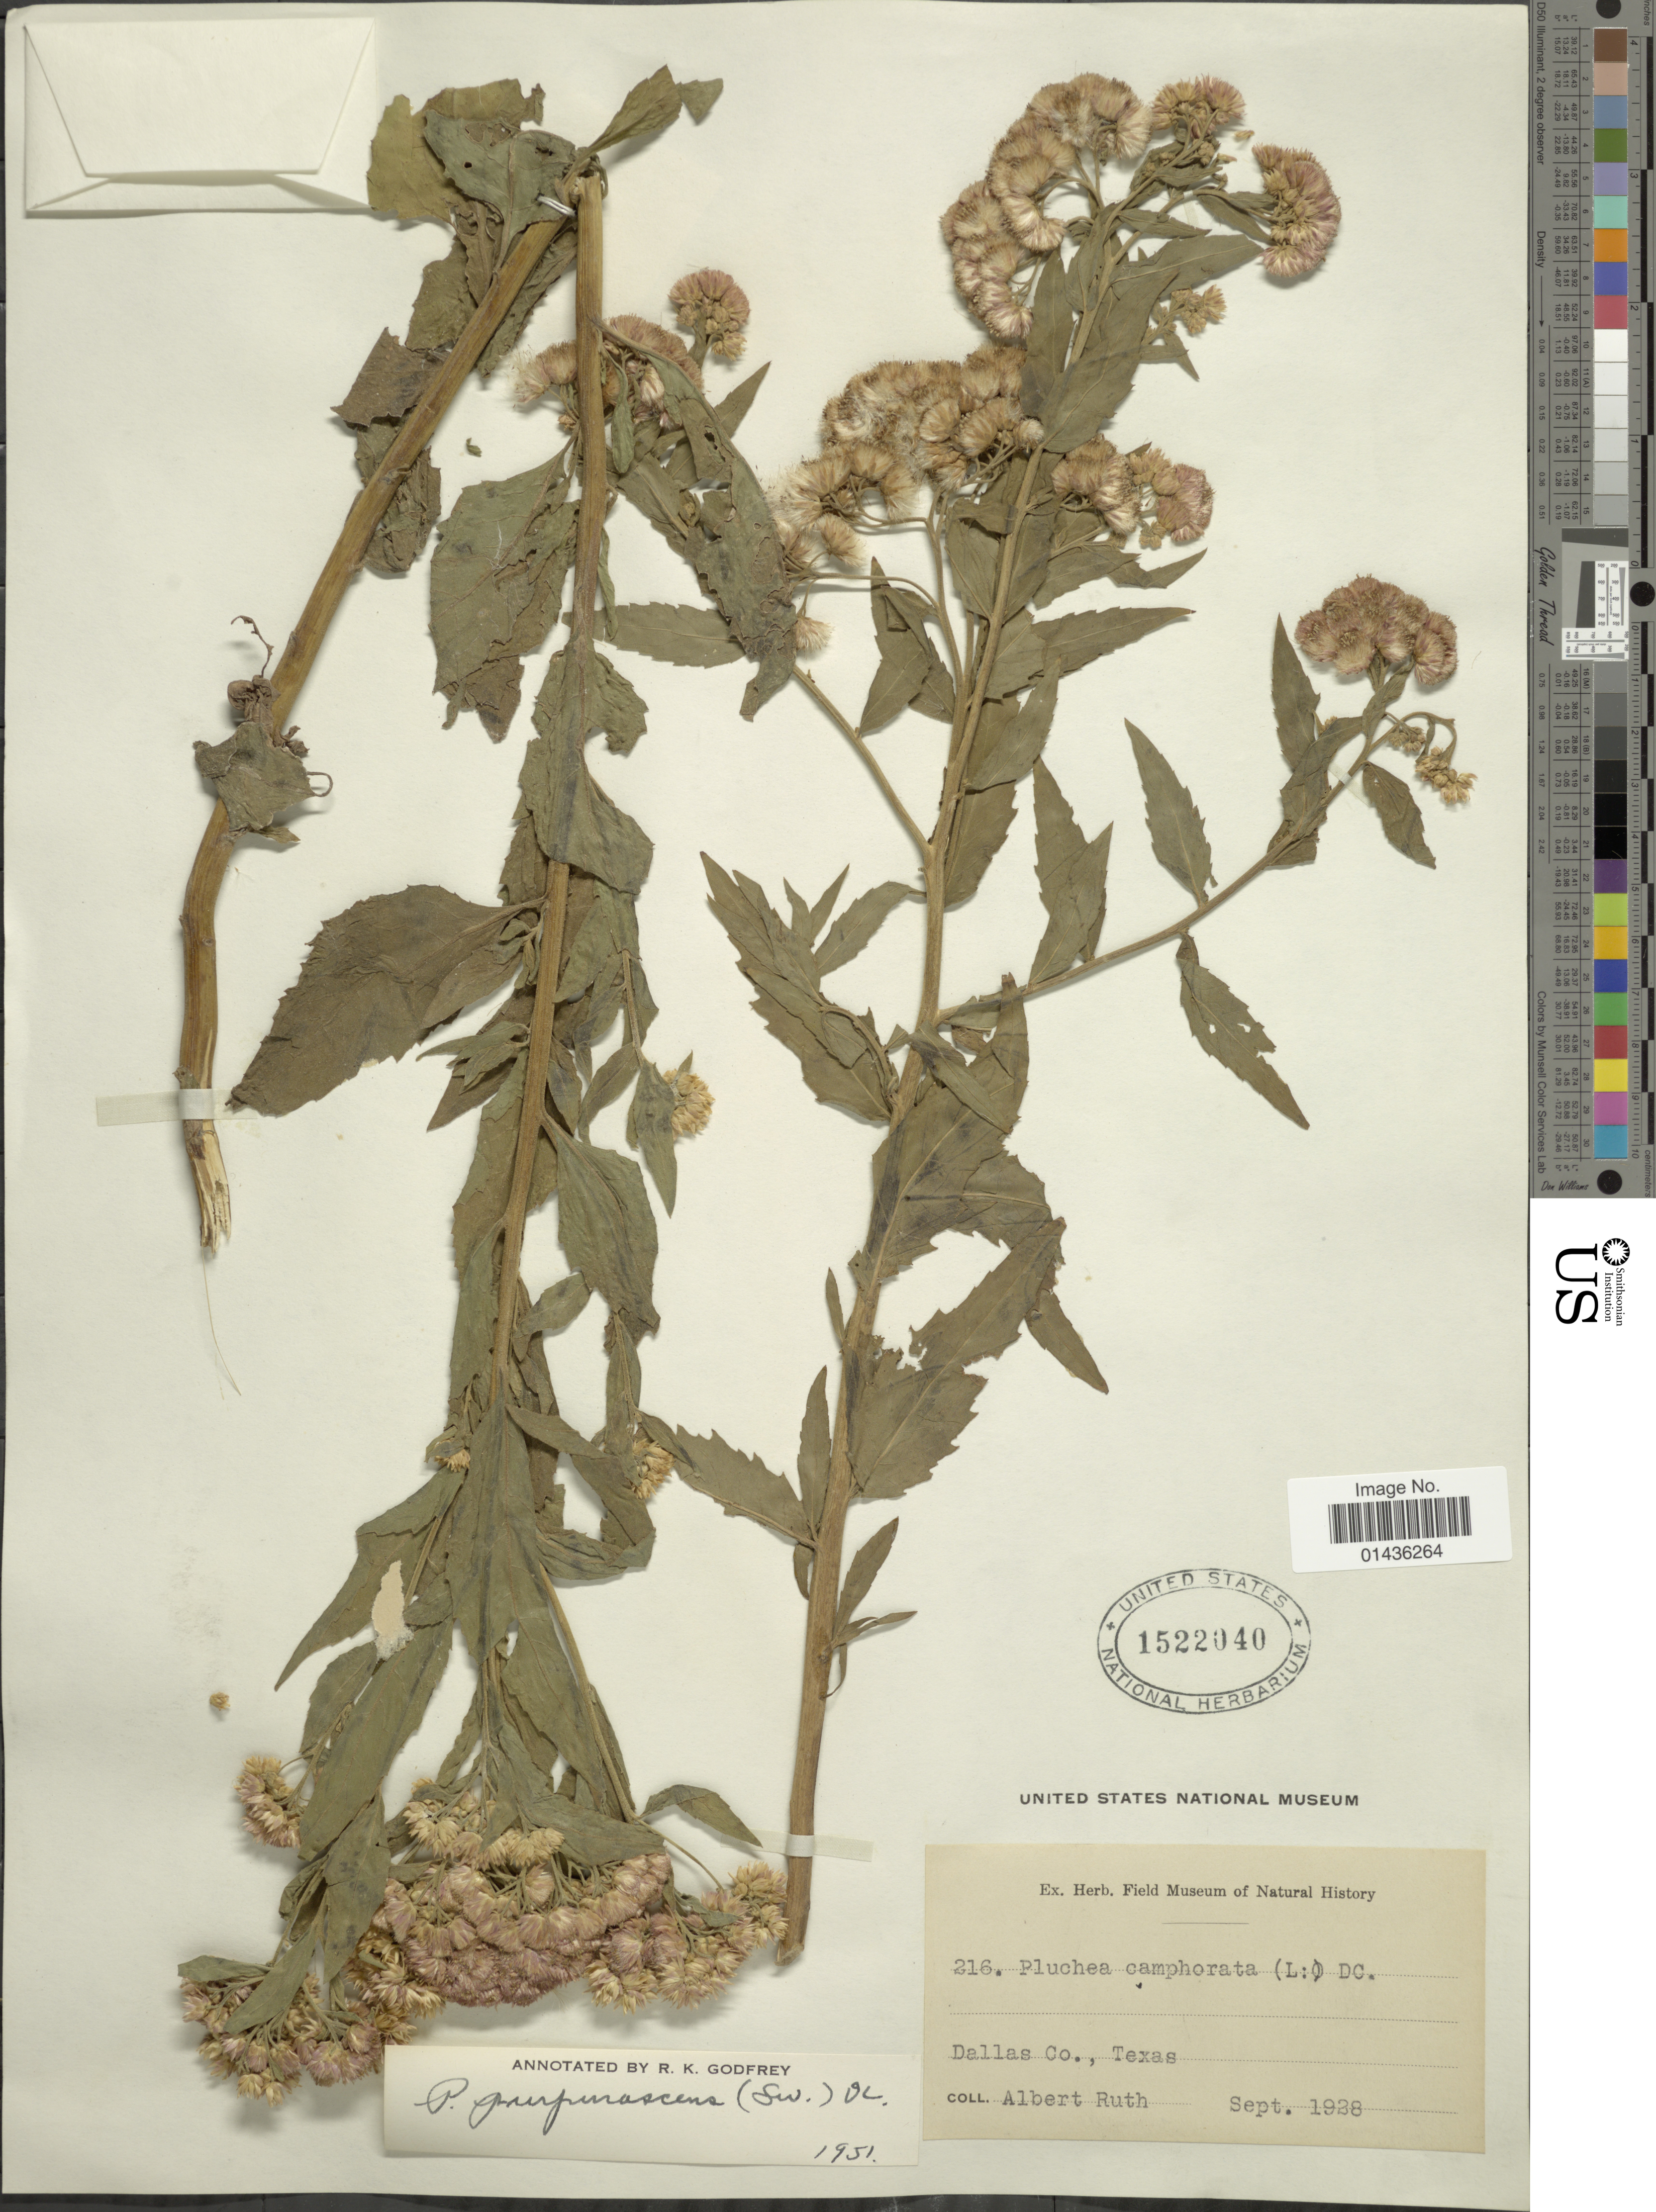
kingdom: Plantae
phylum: Tracheophyta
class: Magnoliopsida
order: Asterales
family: Asteraceae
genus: Pluchea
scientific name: Pluchea odorata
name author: (L.) Cass.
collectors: A. Ruth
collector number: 216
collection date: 1928-09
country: United States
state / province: Texas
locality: Dallas Co.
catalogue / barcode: US 1522040